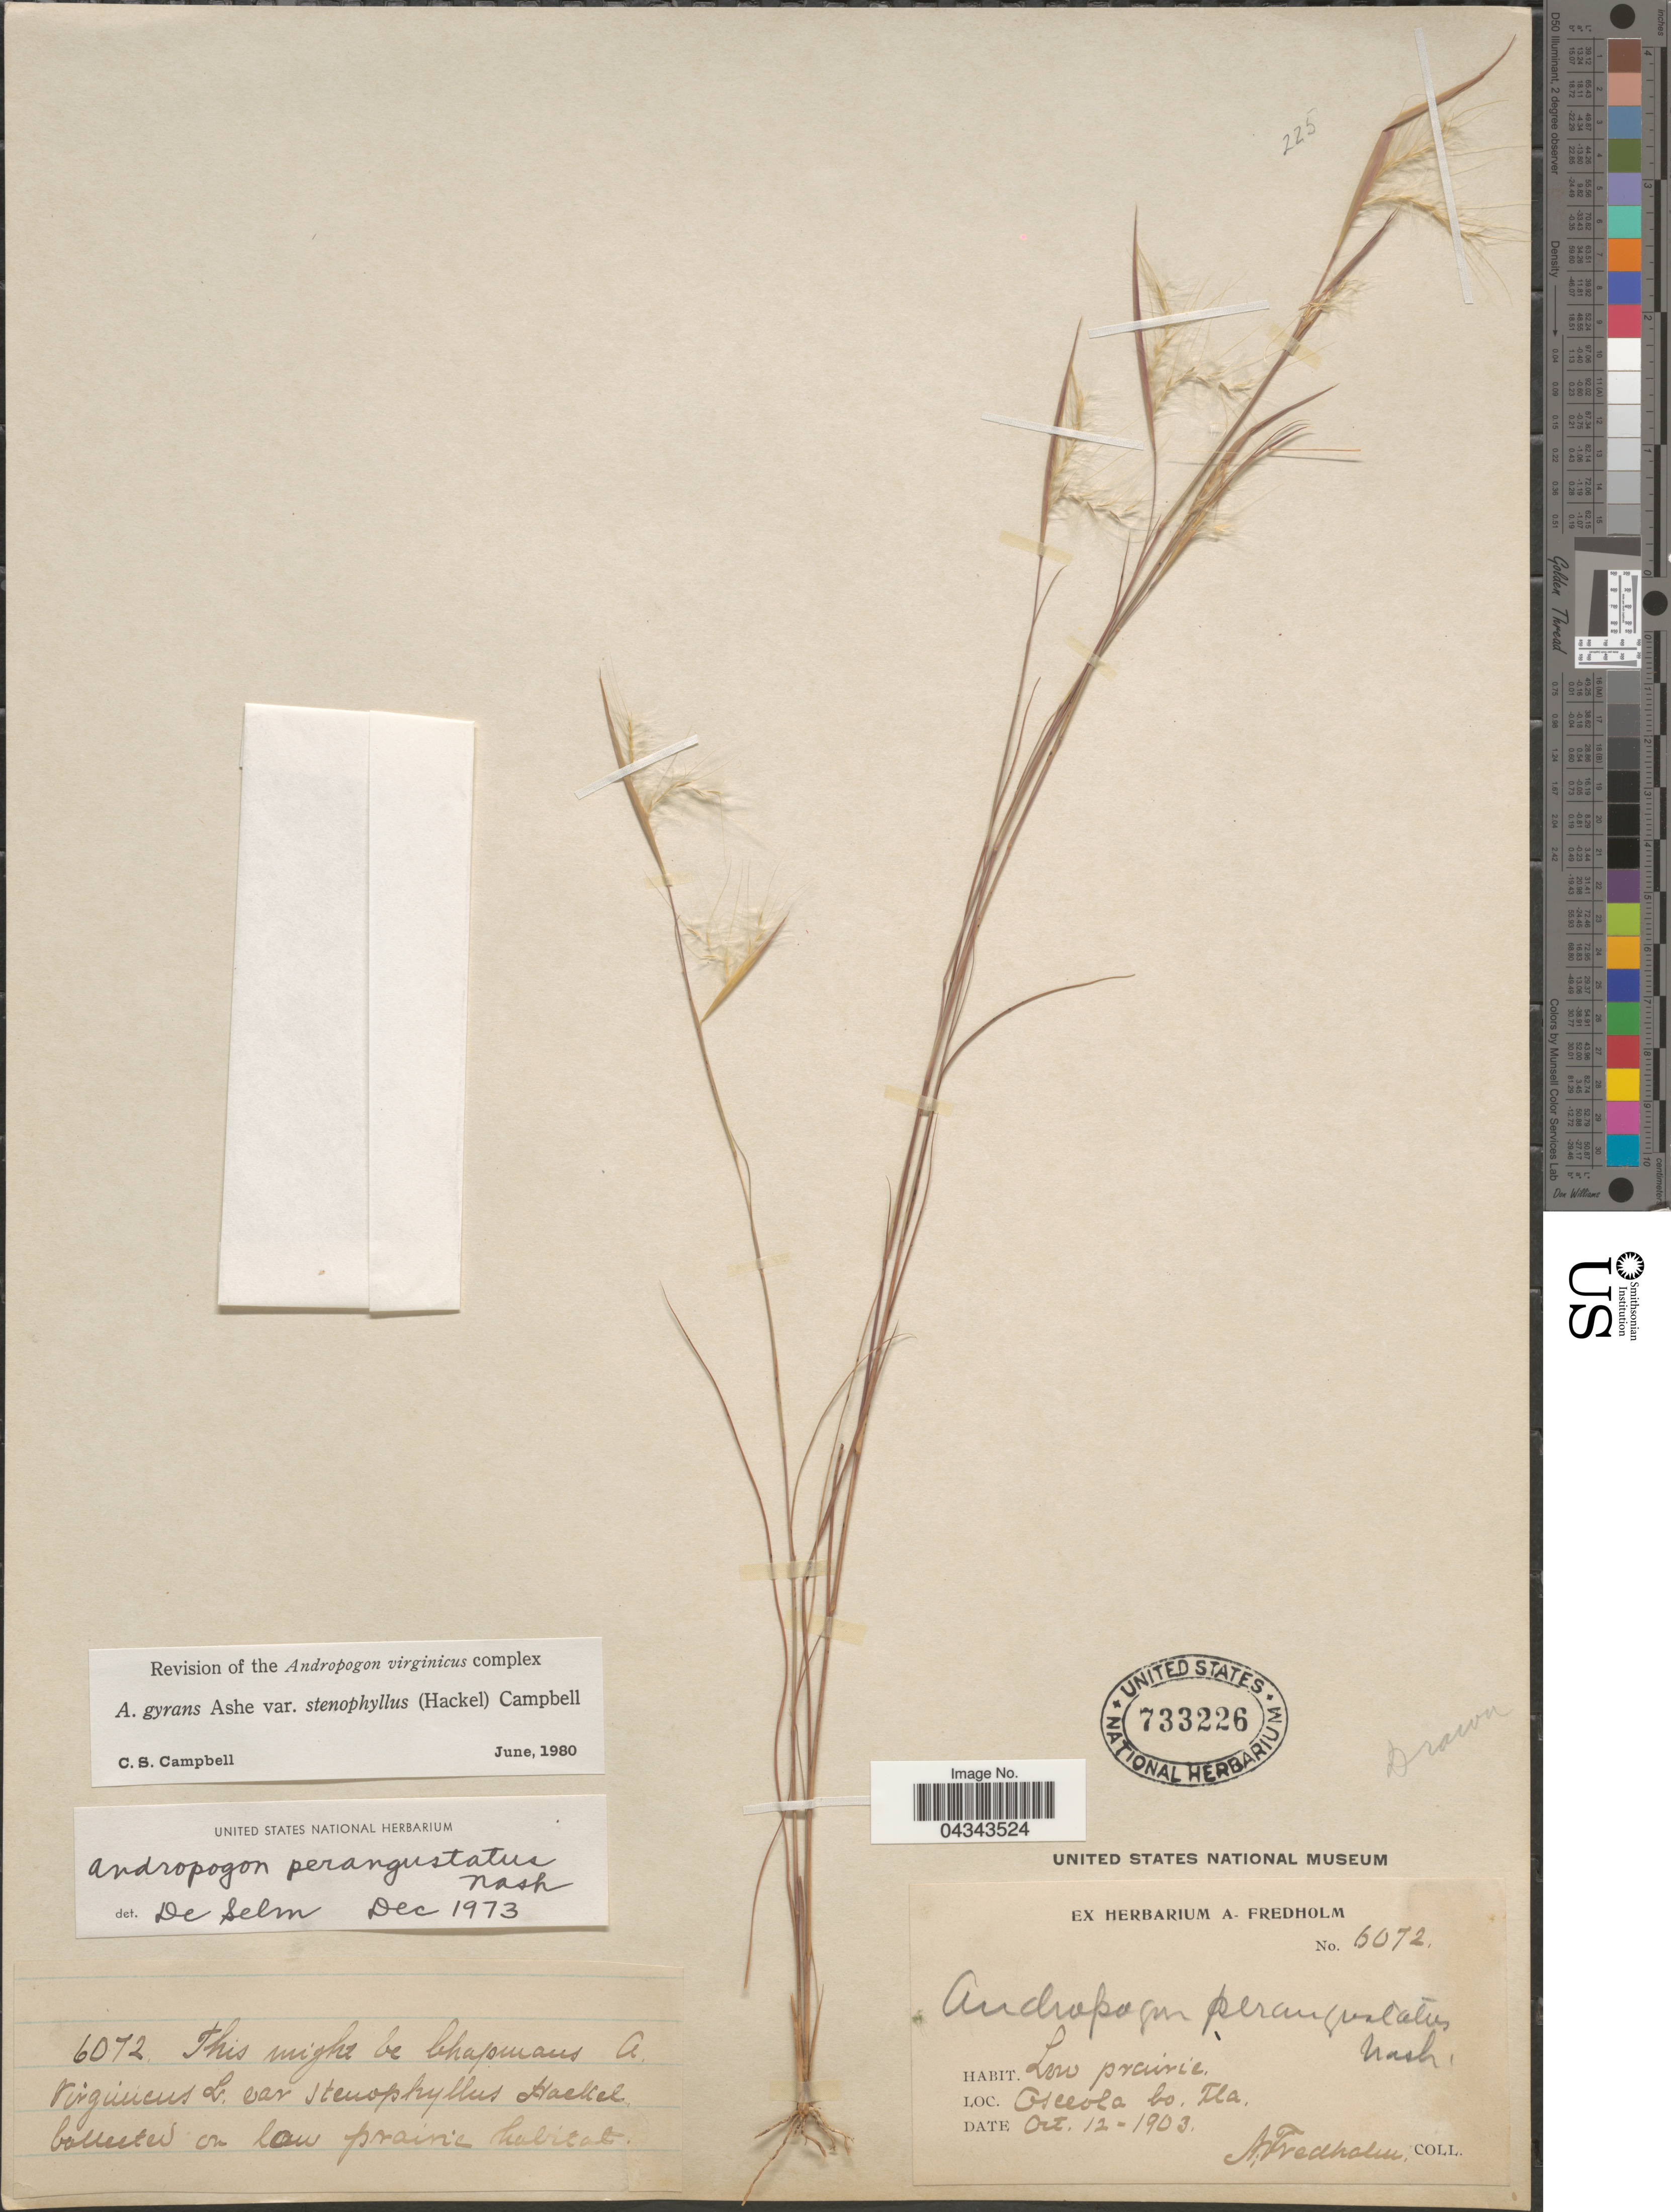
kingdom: Plantae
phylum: Tracheophyta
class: Liliopsida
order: Poales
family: Poaceae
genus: Andropogon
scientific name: Andropogon gyrans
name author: Ashe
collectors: A. Fredholm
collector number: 6072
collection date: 1903-10-12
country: United States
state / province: Florida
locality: Osceola Co.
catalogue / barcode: US 733226